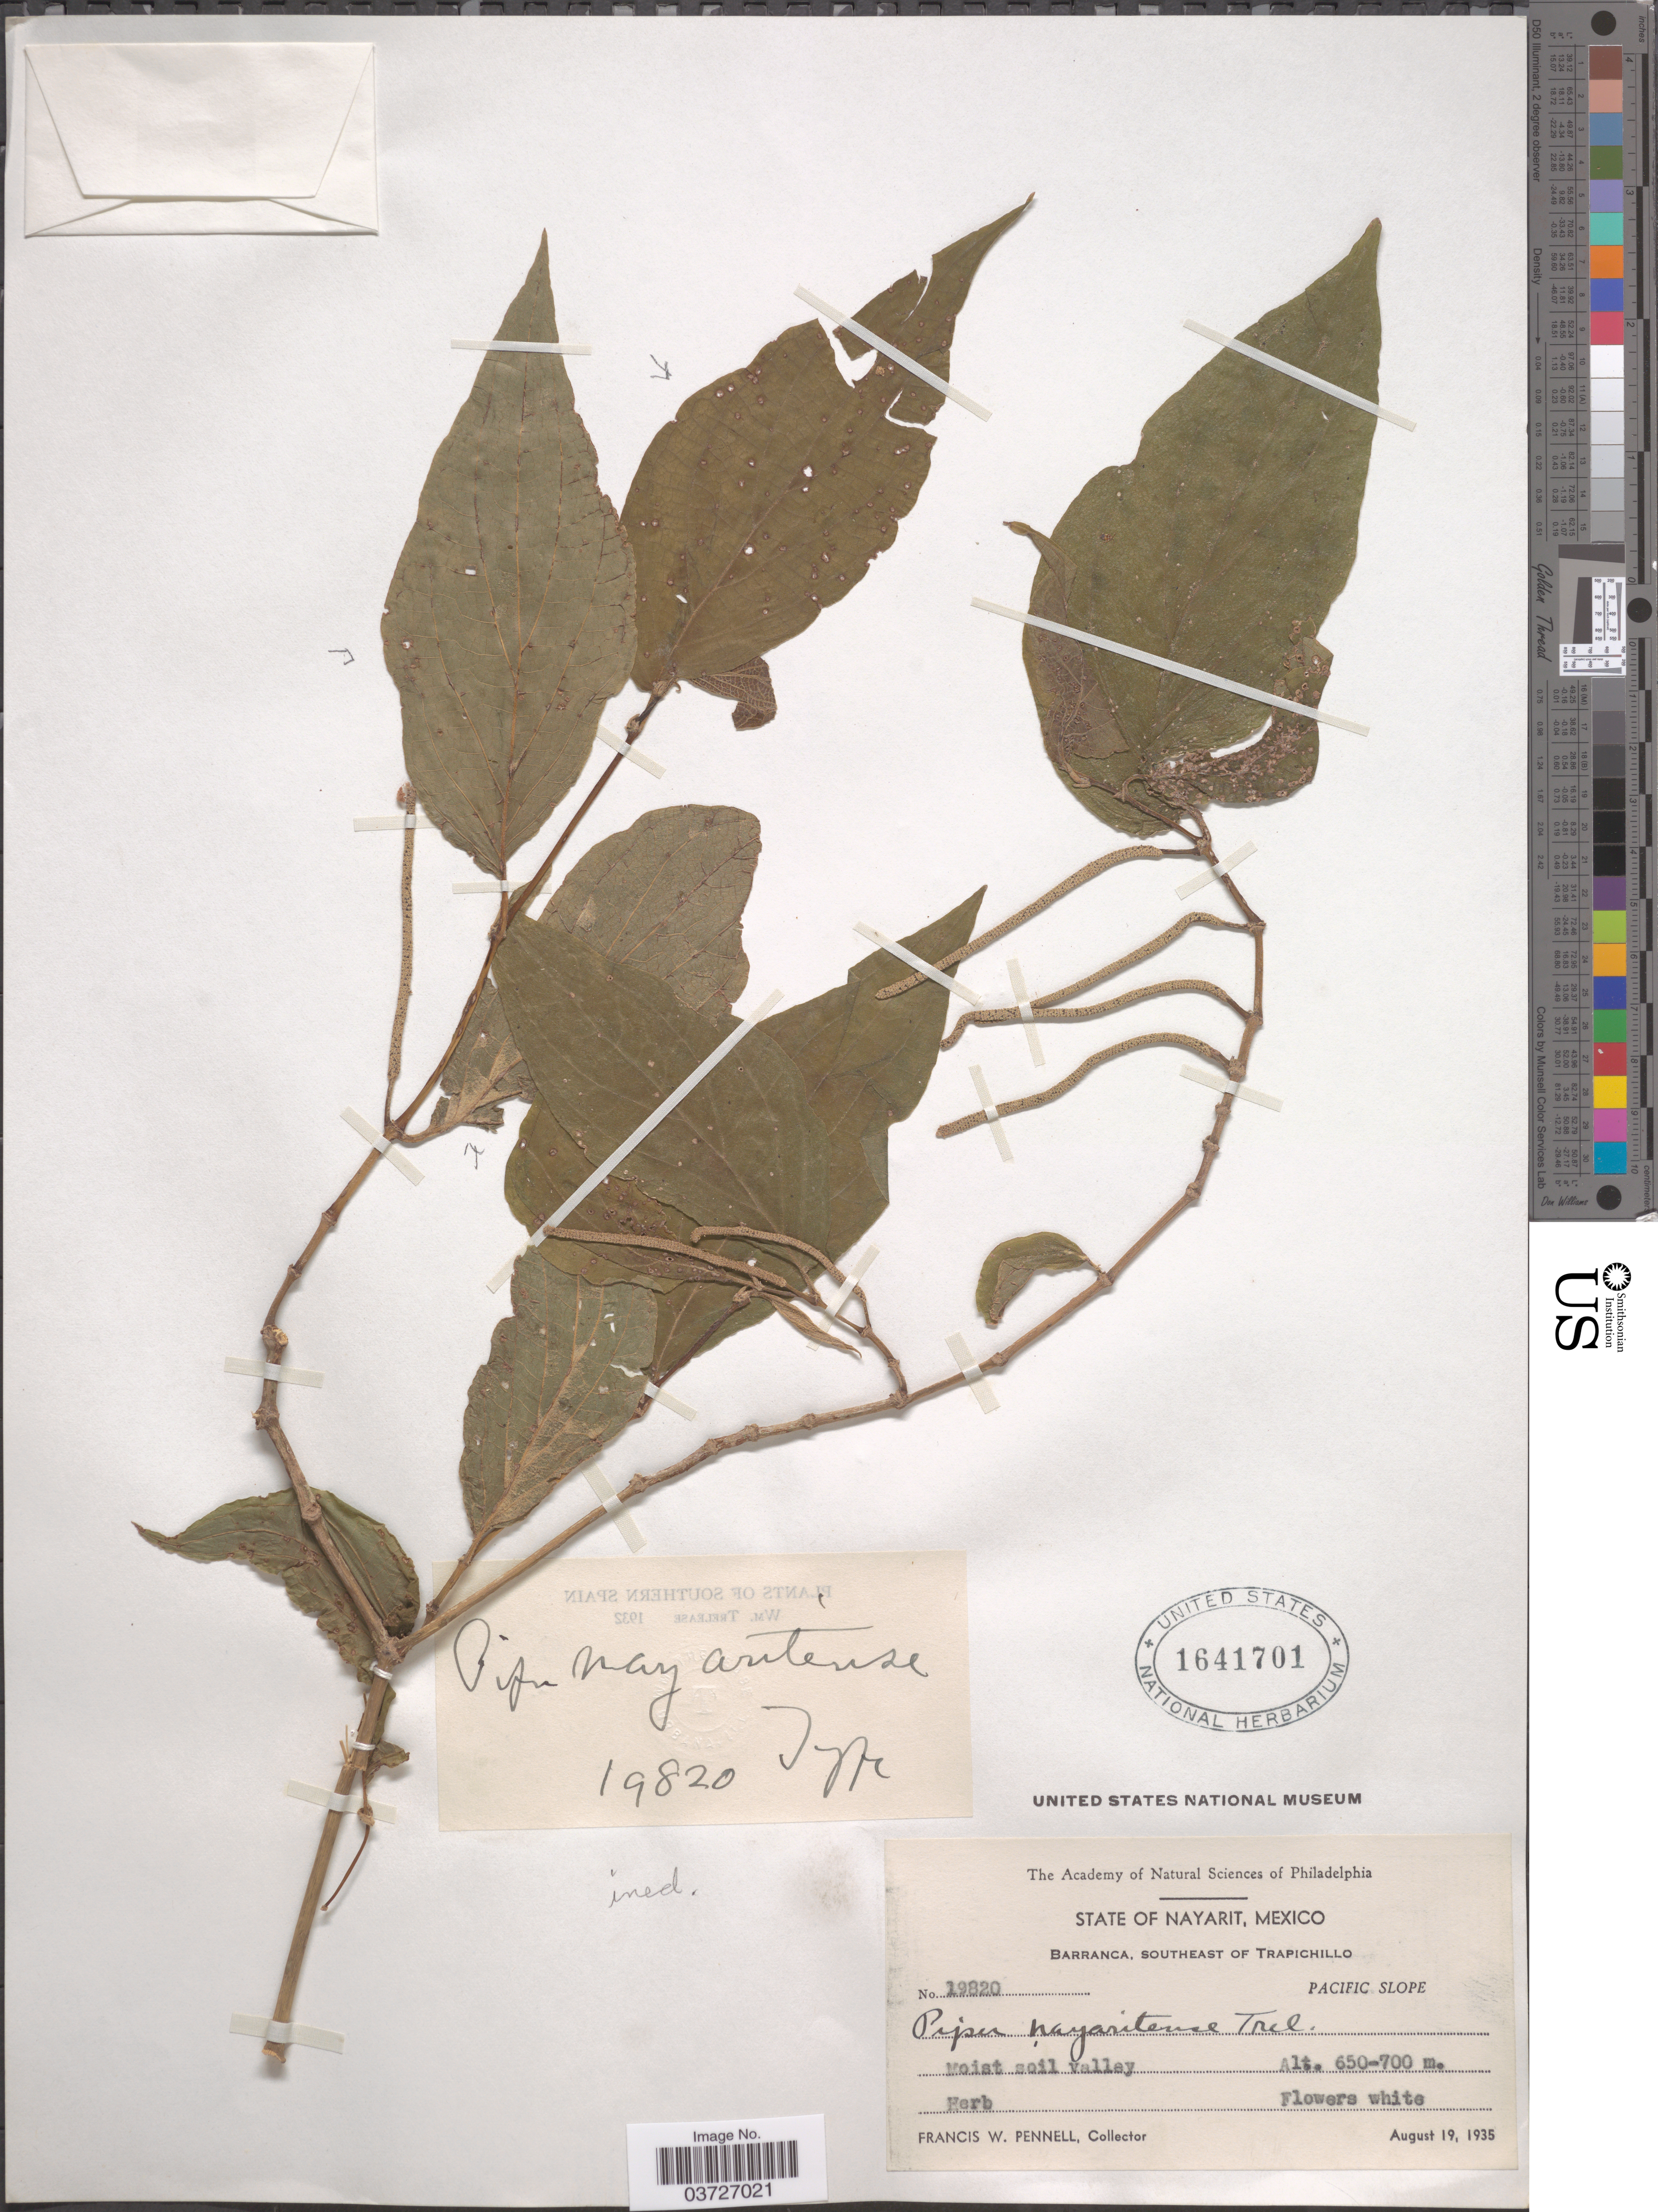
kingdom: Plantae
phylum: Tracheophyta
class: Magnoliopsida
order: Piperales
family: Piperaceae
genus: Piper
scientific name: Piper nayaritense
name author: Trel.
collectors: F. W. Pennell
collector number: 19820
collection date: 1935-08-19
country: Mexico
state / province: Nayarit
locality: Barranca, southeast of Trapichillo. Pacific slope.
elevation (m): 650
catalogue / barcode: US 1641701